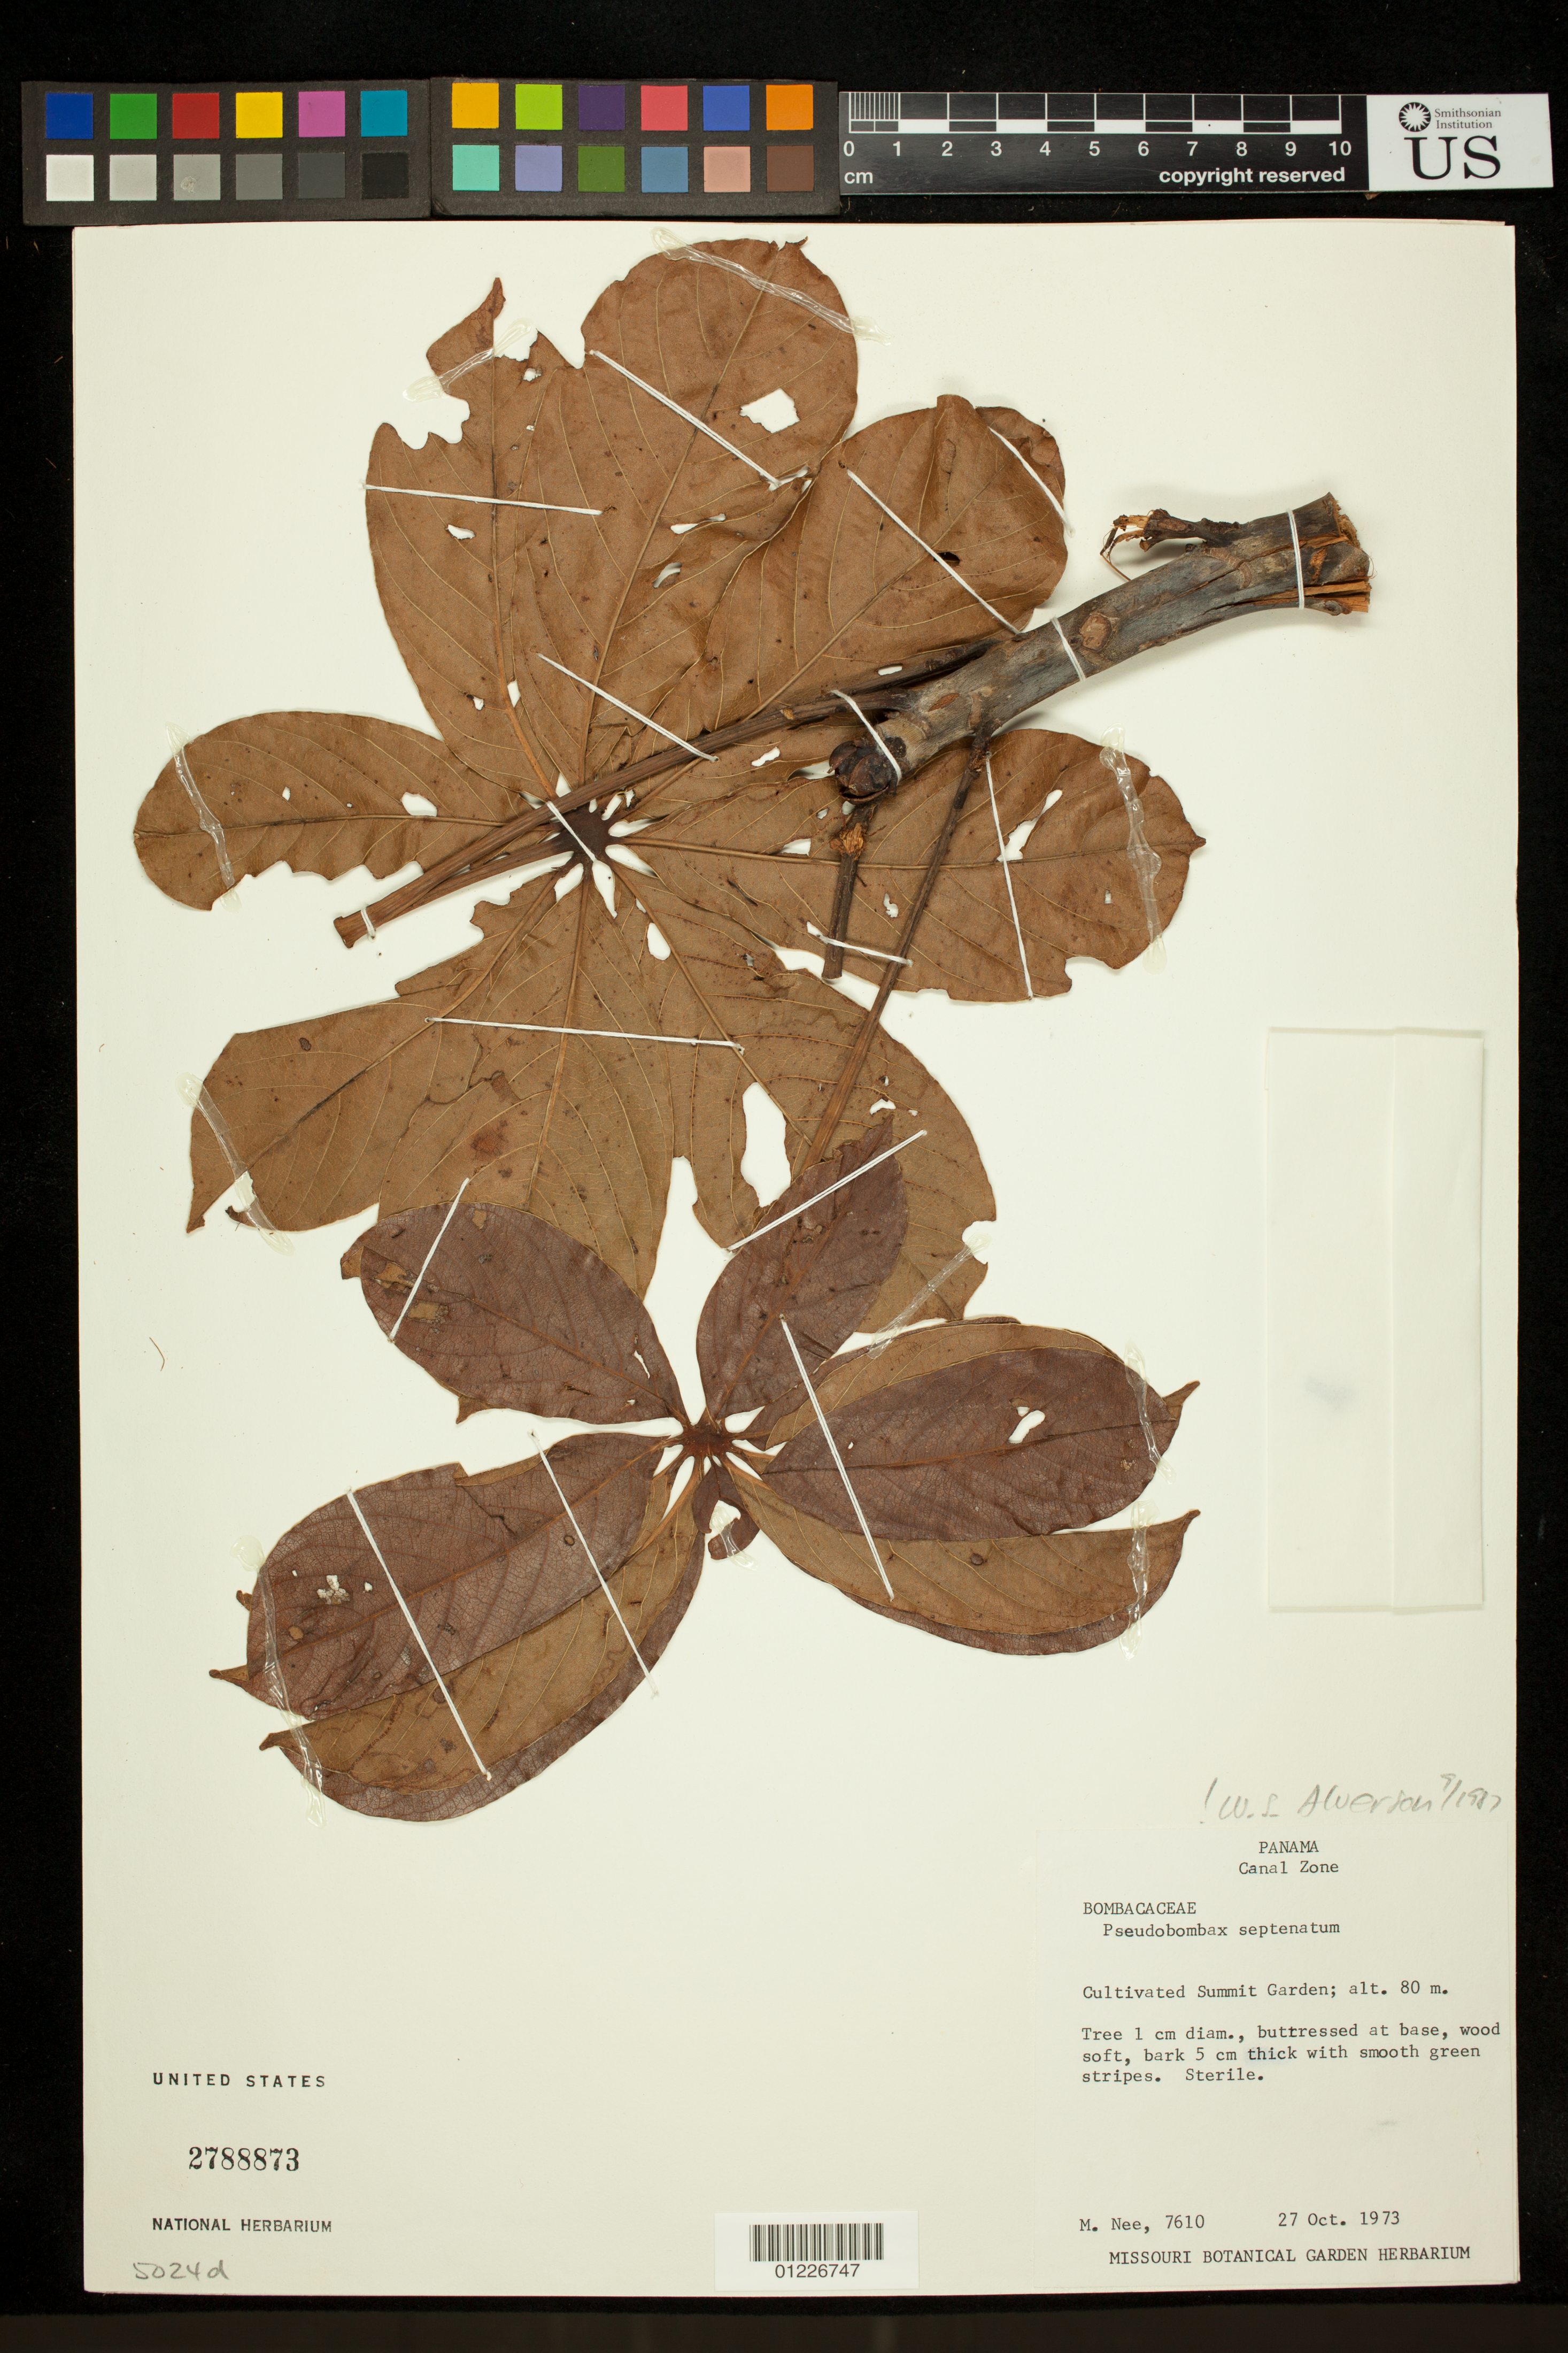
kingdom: Plantae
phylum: Tracheophyta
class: Magnoliopsida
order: Malvales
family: Malvaceae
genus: Pseudobombax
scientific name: Pseudobombax septenatum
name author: (Jacq.) Dugand G.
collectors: M. Nee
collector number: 7610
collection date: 1973-10-27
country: Panama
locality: Canal Zone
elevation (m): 80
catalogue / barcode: US 2788873